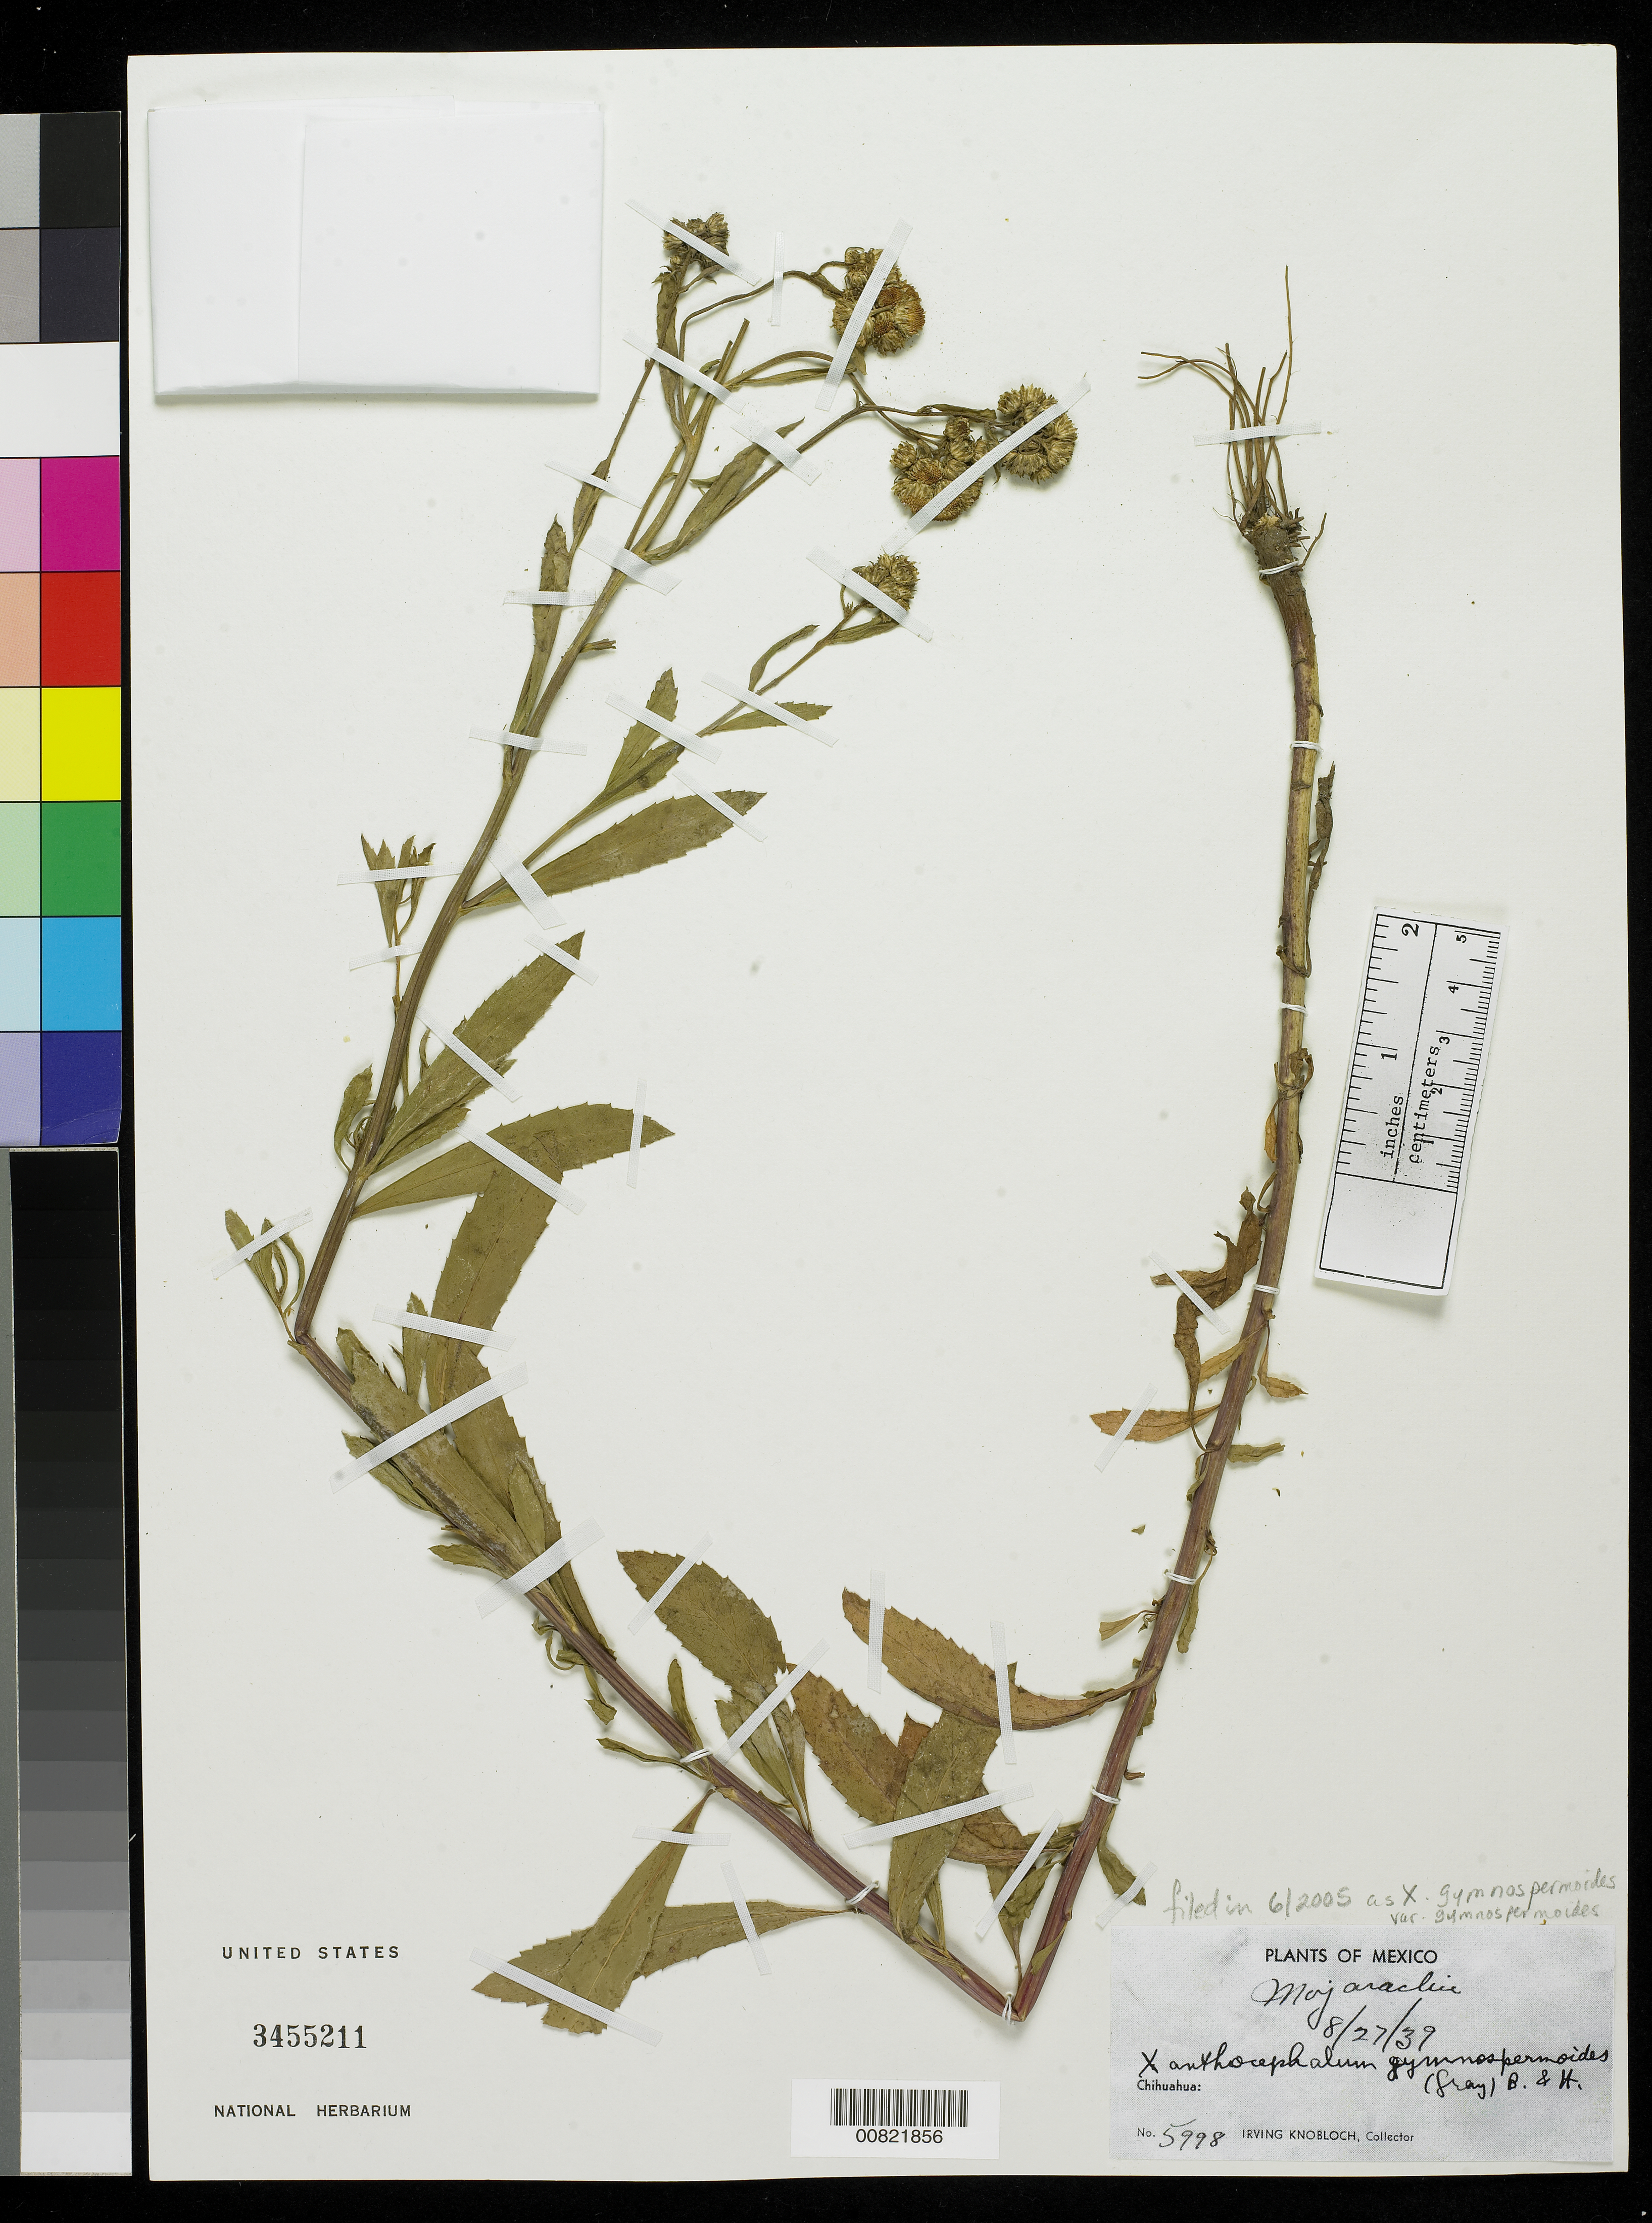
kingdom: Plantae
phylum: Tracheophyta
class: Magnoliopsida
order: Asterales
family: Asteraceae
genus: Xanthocephalum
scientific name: Xanthocephalum gymnospermoides var. gymnospermoides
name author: (A. Gray) Benth. & Hook. f.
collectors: I. W. Knobloch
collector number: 5998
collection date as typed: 27 Aug 1939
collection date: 1939-08-27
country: Mexico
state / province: Chihuahua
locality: Mojarachic, Chihuahua.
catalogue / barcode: US 3455211